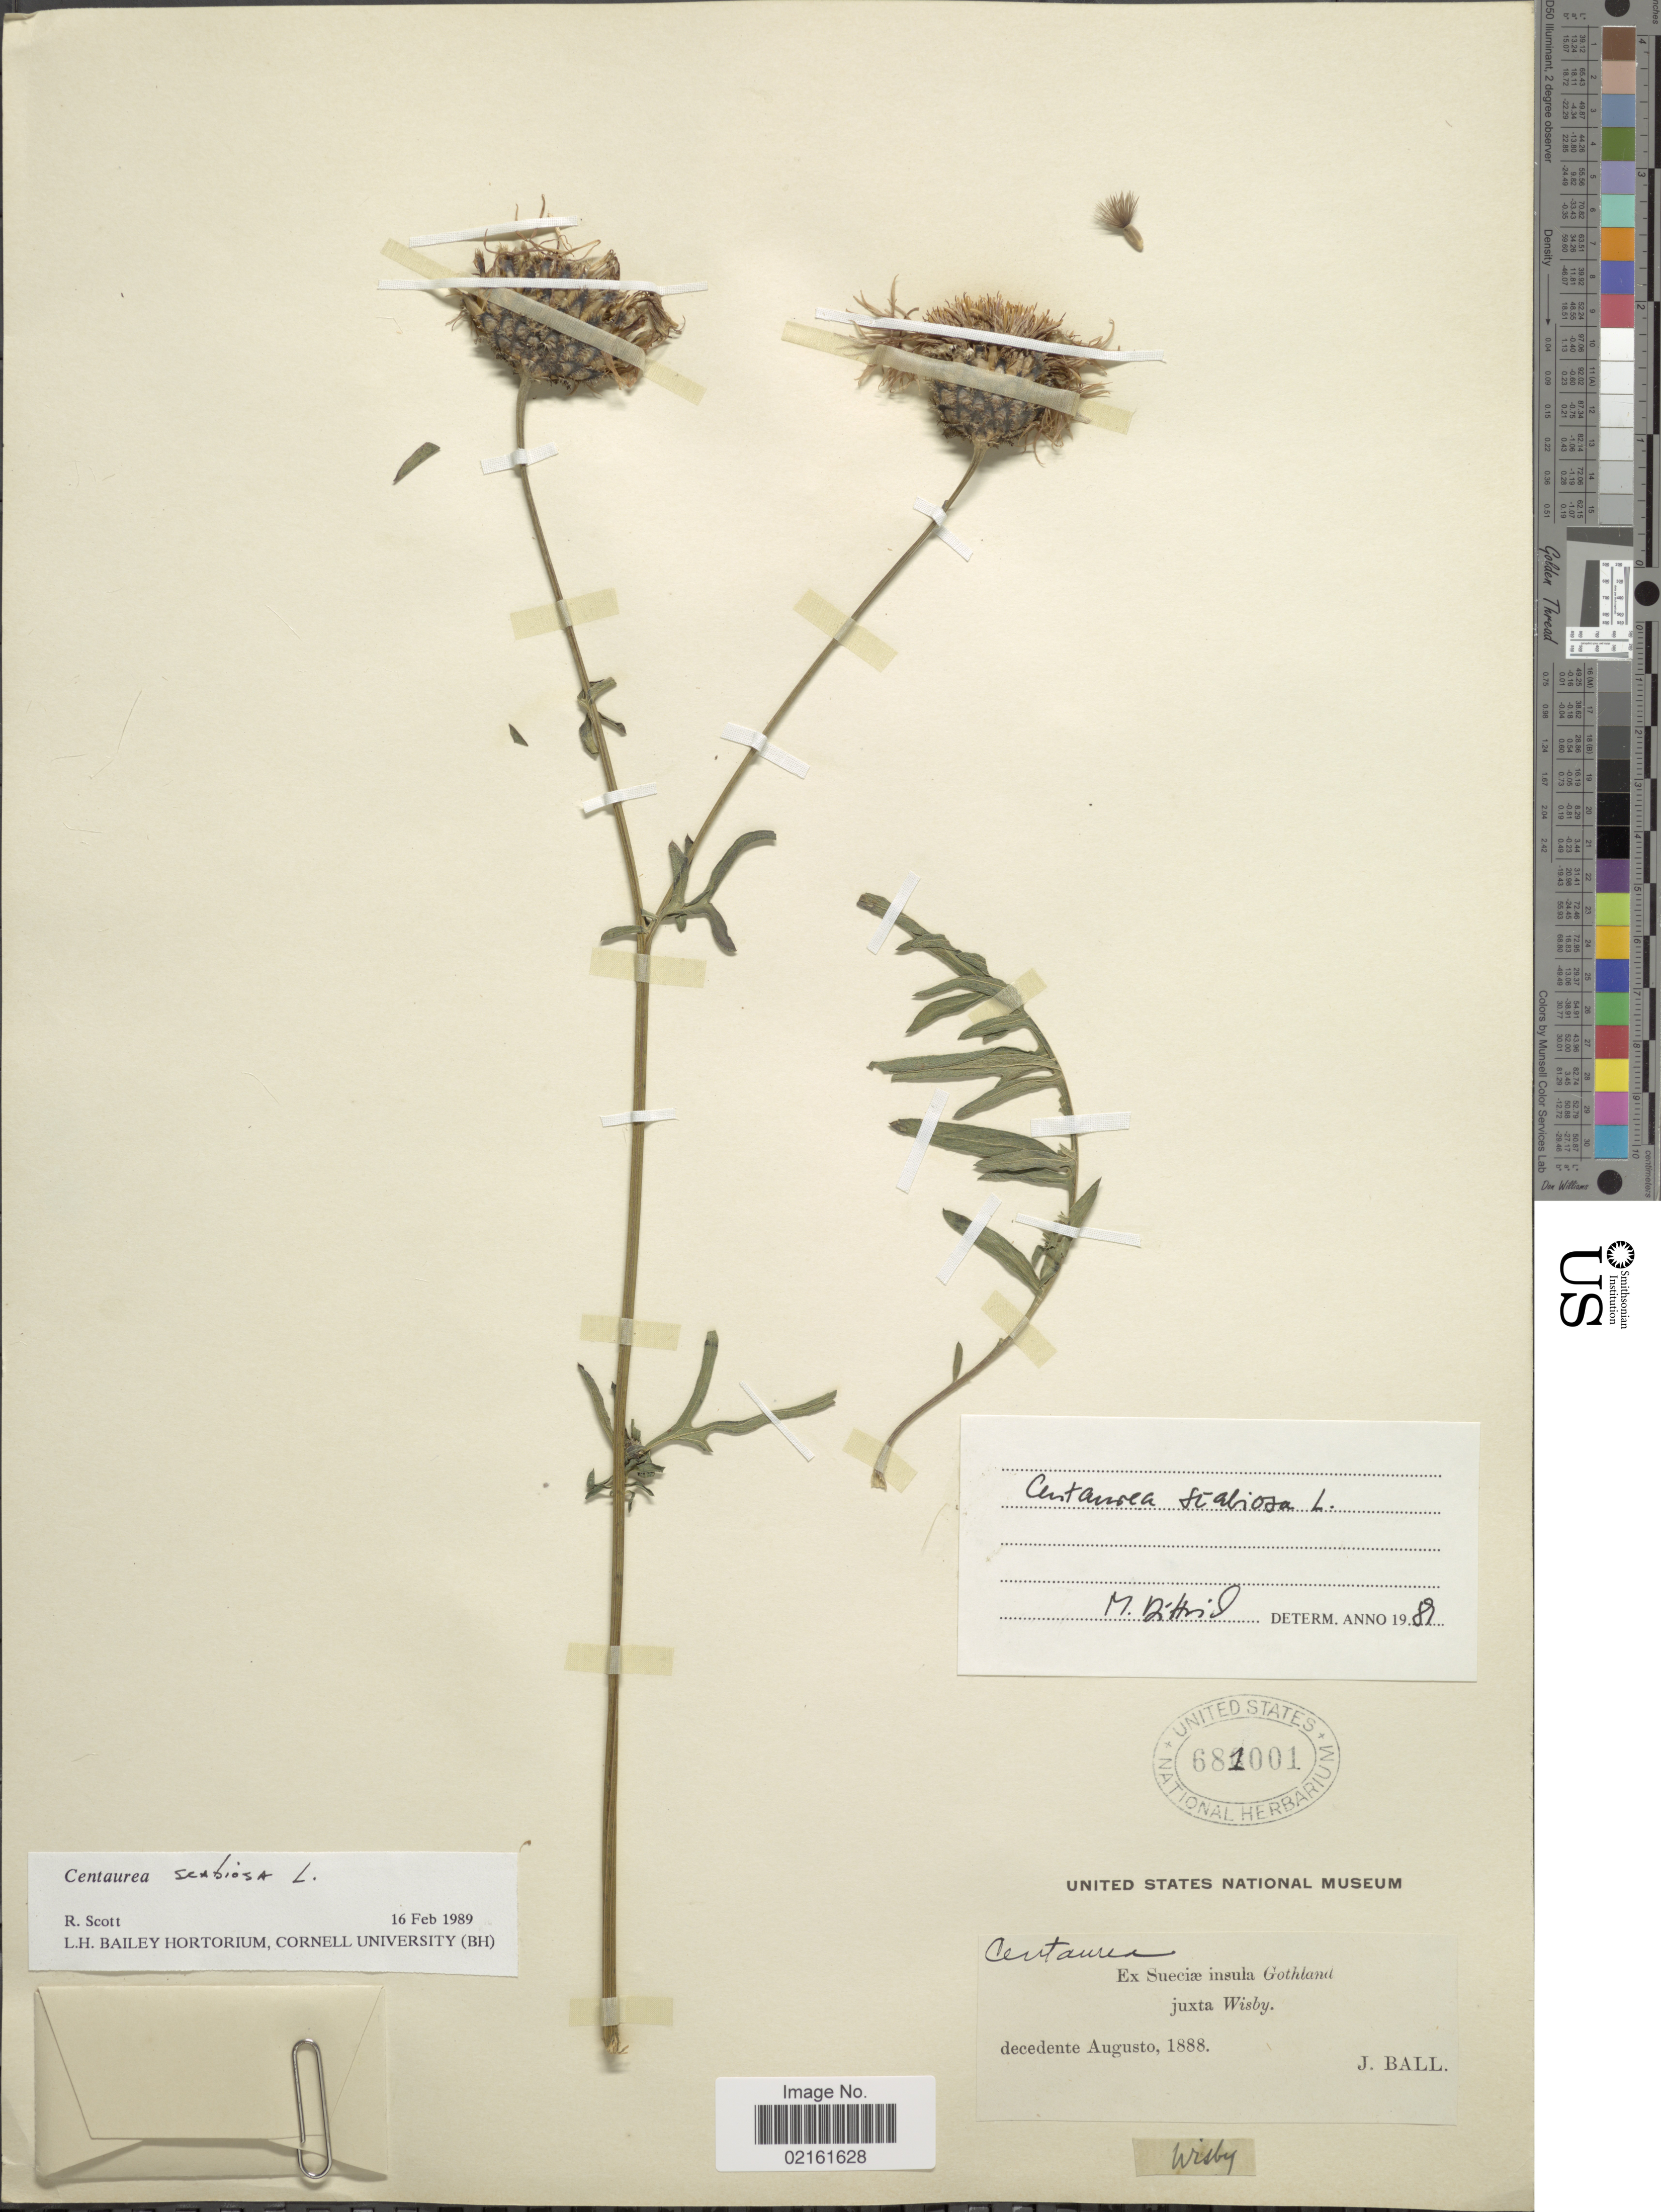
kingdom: Plantae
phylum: Tracheophyta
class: Magnoliopsida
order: Asterales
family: Asteraceae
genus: Centaurea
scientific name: Centaurea scabiosa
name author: L.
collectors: J. Ball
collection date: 1888-08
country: Sweden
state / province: Gotland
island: Gotland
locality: Ex Sueciae insula Gothland juxta Wisby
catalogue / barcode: US 681001